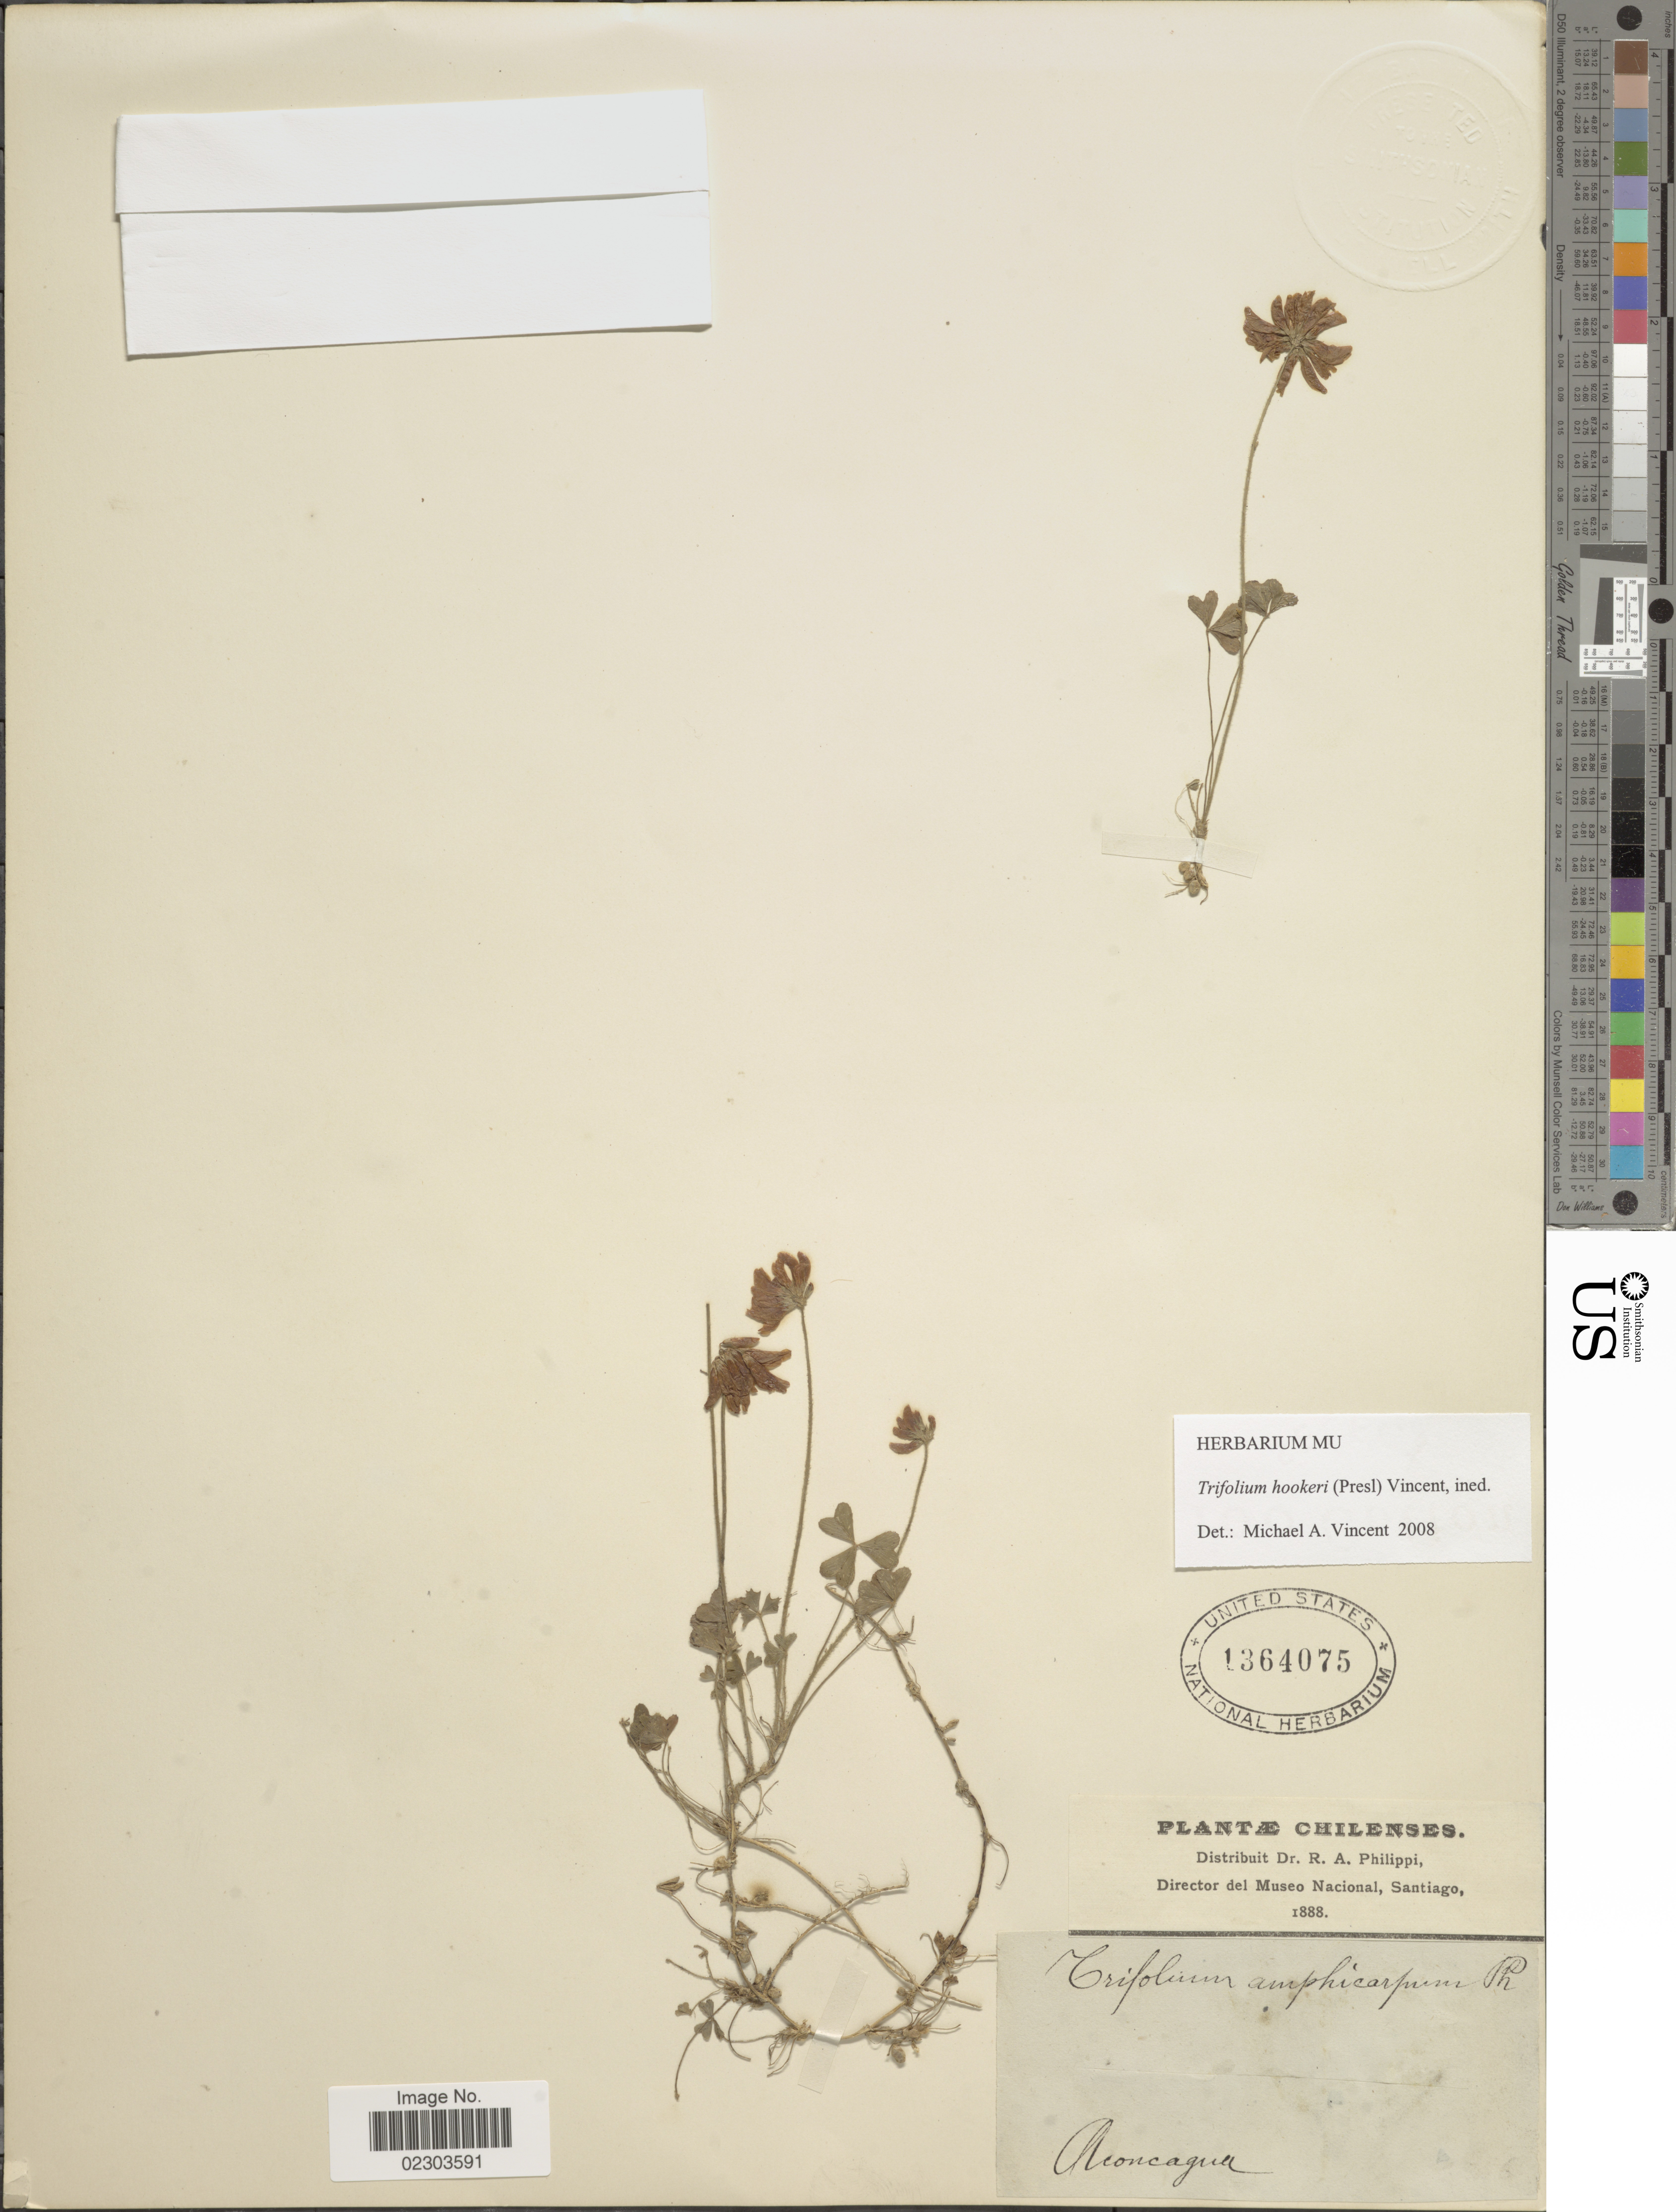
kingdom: Plantae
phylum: Tracheophyta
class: Magnoliopsida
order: Fabales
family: Fabaceae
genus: Trifolium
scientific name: Trifolium hookeri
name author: (C. Presl) Vincent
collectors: R. A. Philippi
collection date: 1888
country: Chile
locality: Aconcagua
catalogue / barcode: US 1364075